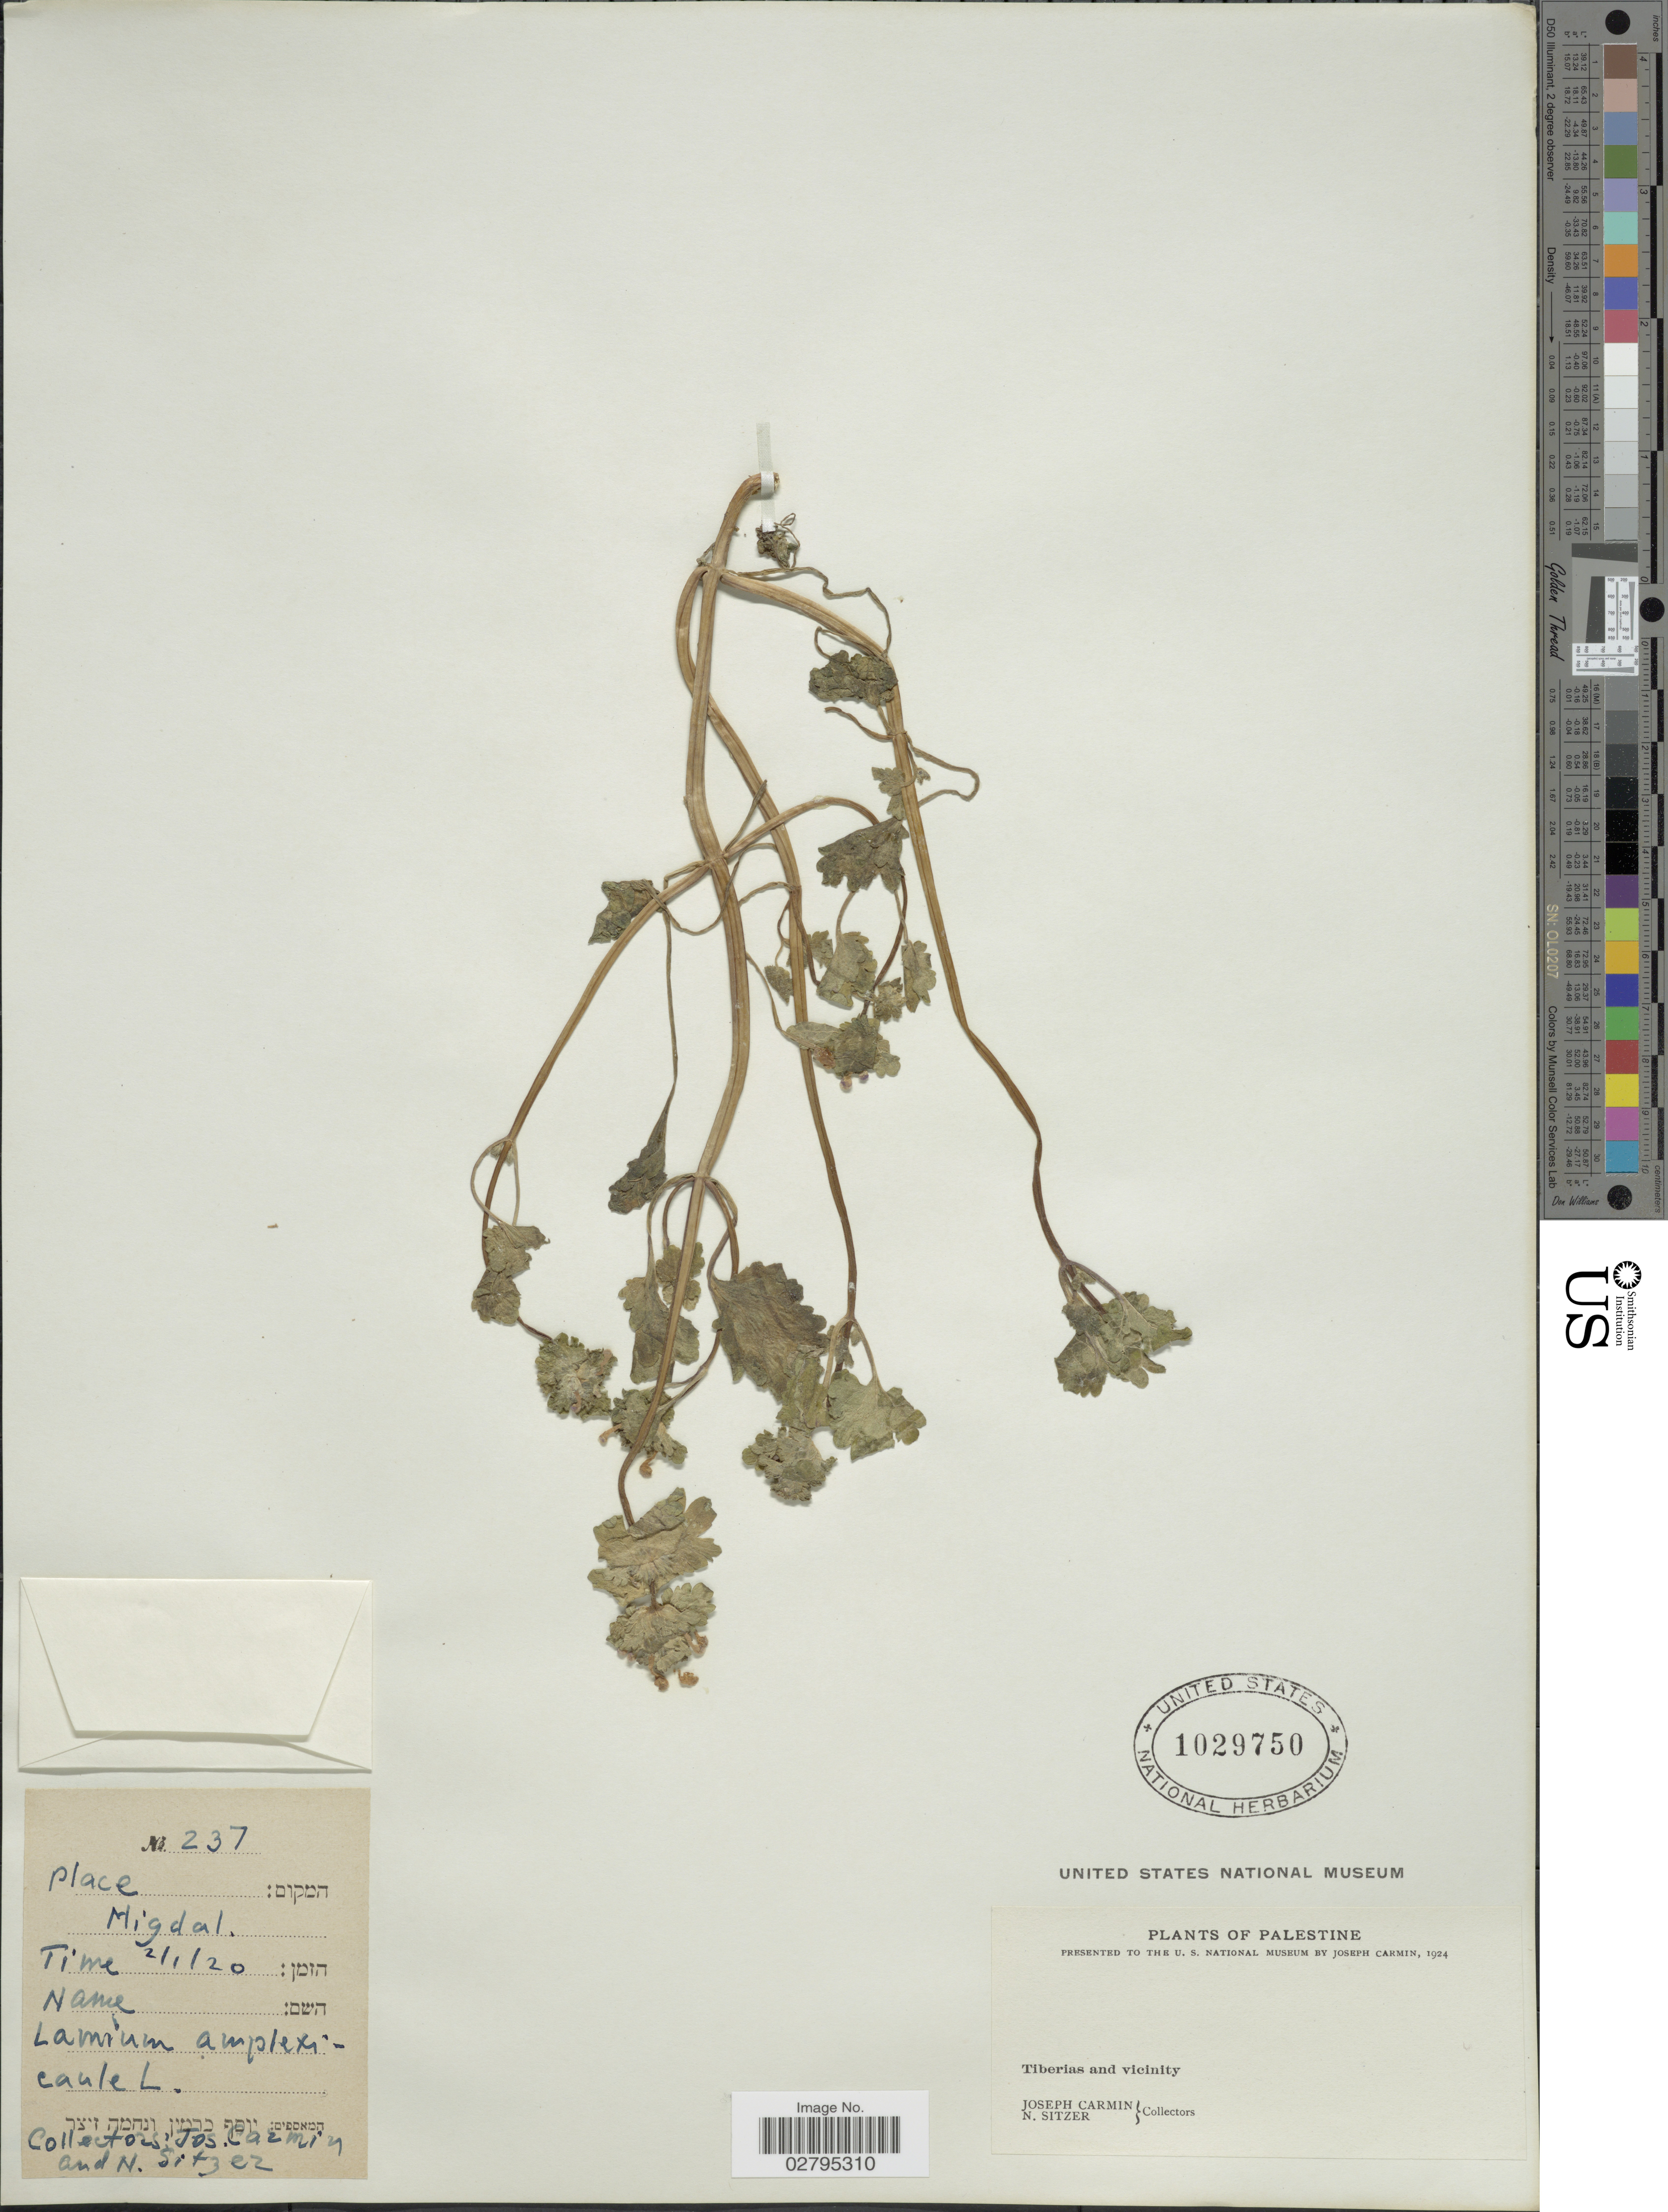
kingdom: Plantae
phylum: Tracheophyta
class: Magnoliopsida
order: Lamiales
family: Lamiaceae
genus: Lamium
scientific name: Lamium amplexicaule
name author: L.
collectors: J. Carmin & N. Sitzer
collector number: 237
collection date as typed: Transcribed d/m/y: 2/1/20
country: Israel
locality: Palestine, Tiberias and vicinity.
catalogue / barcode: US 1029750